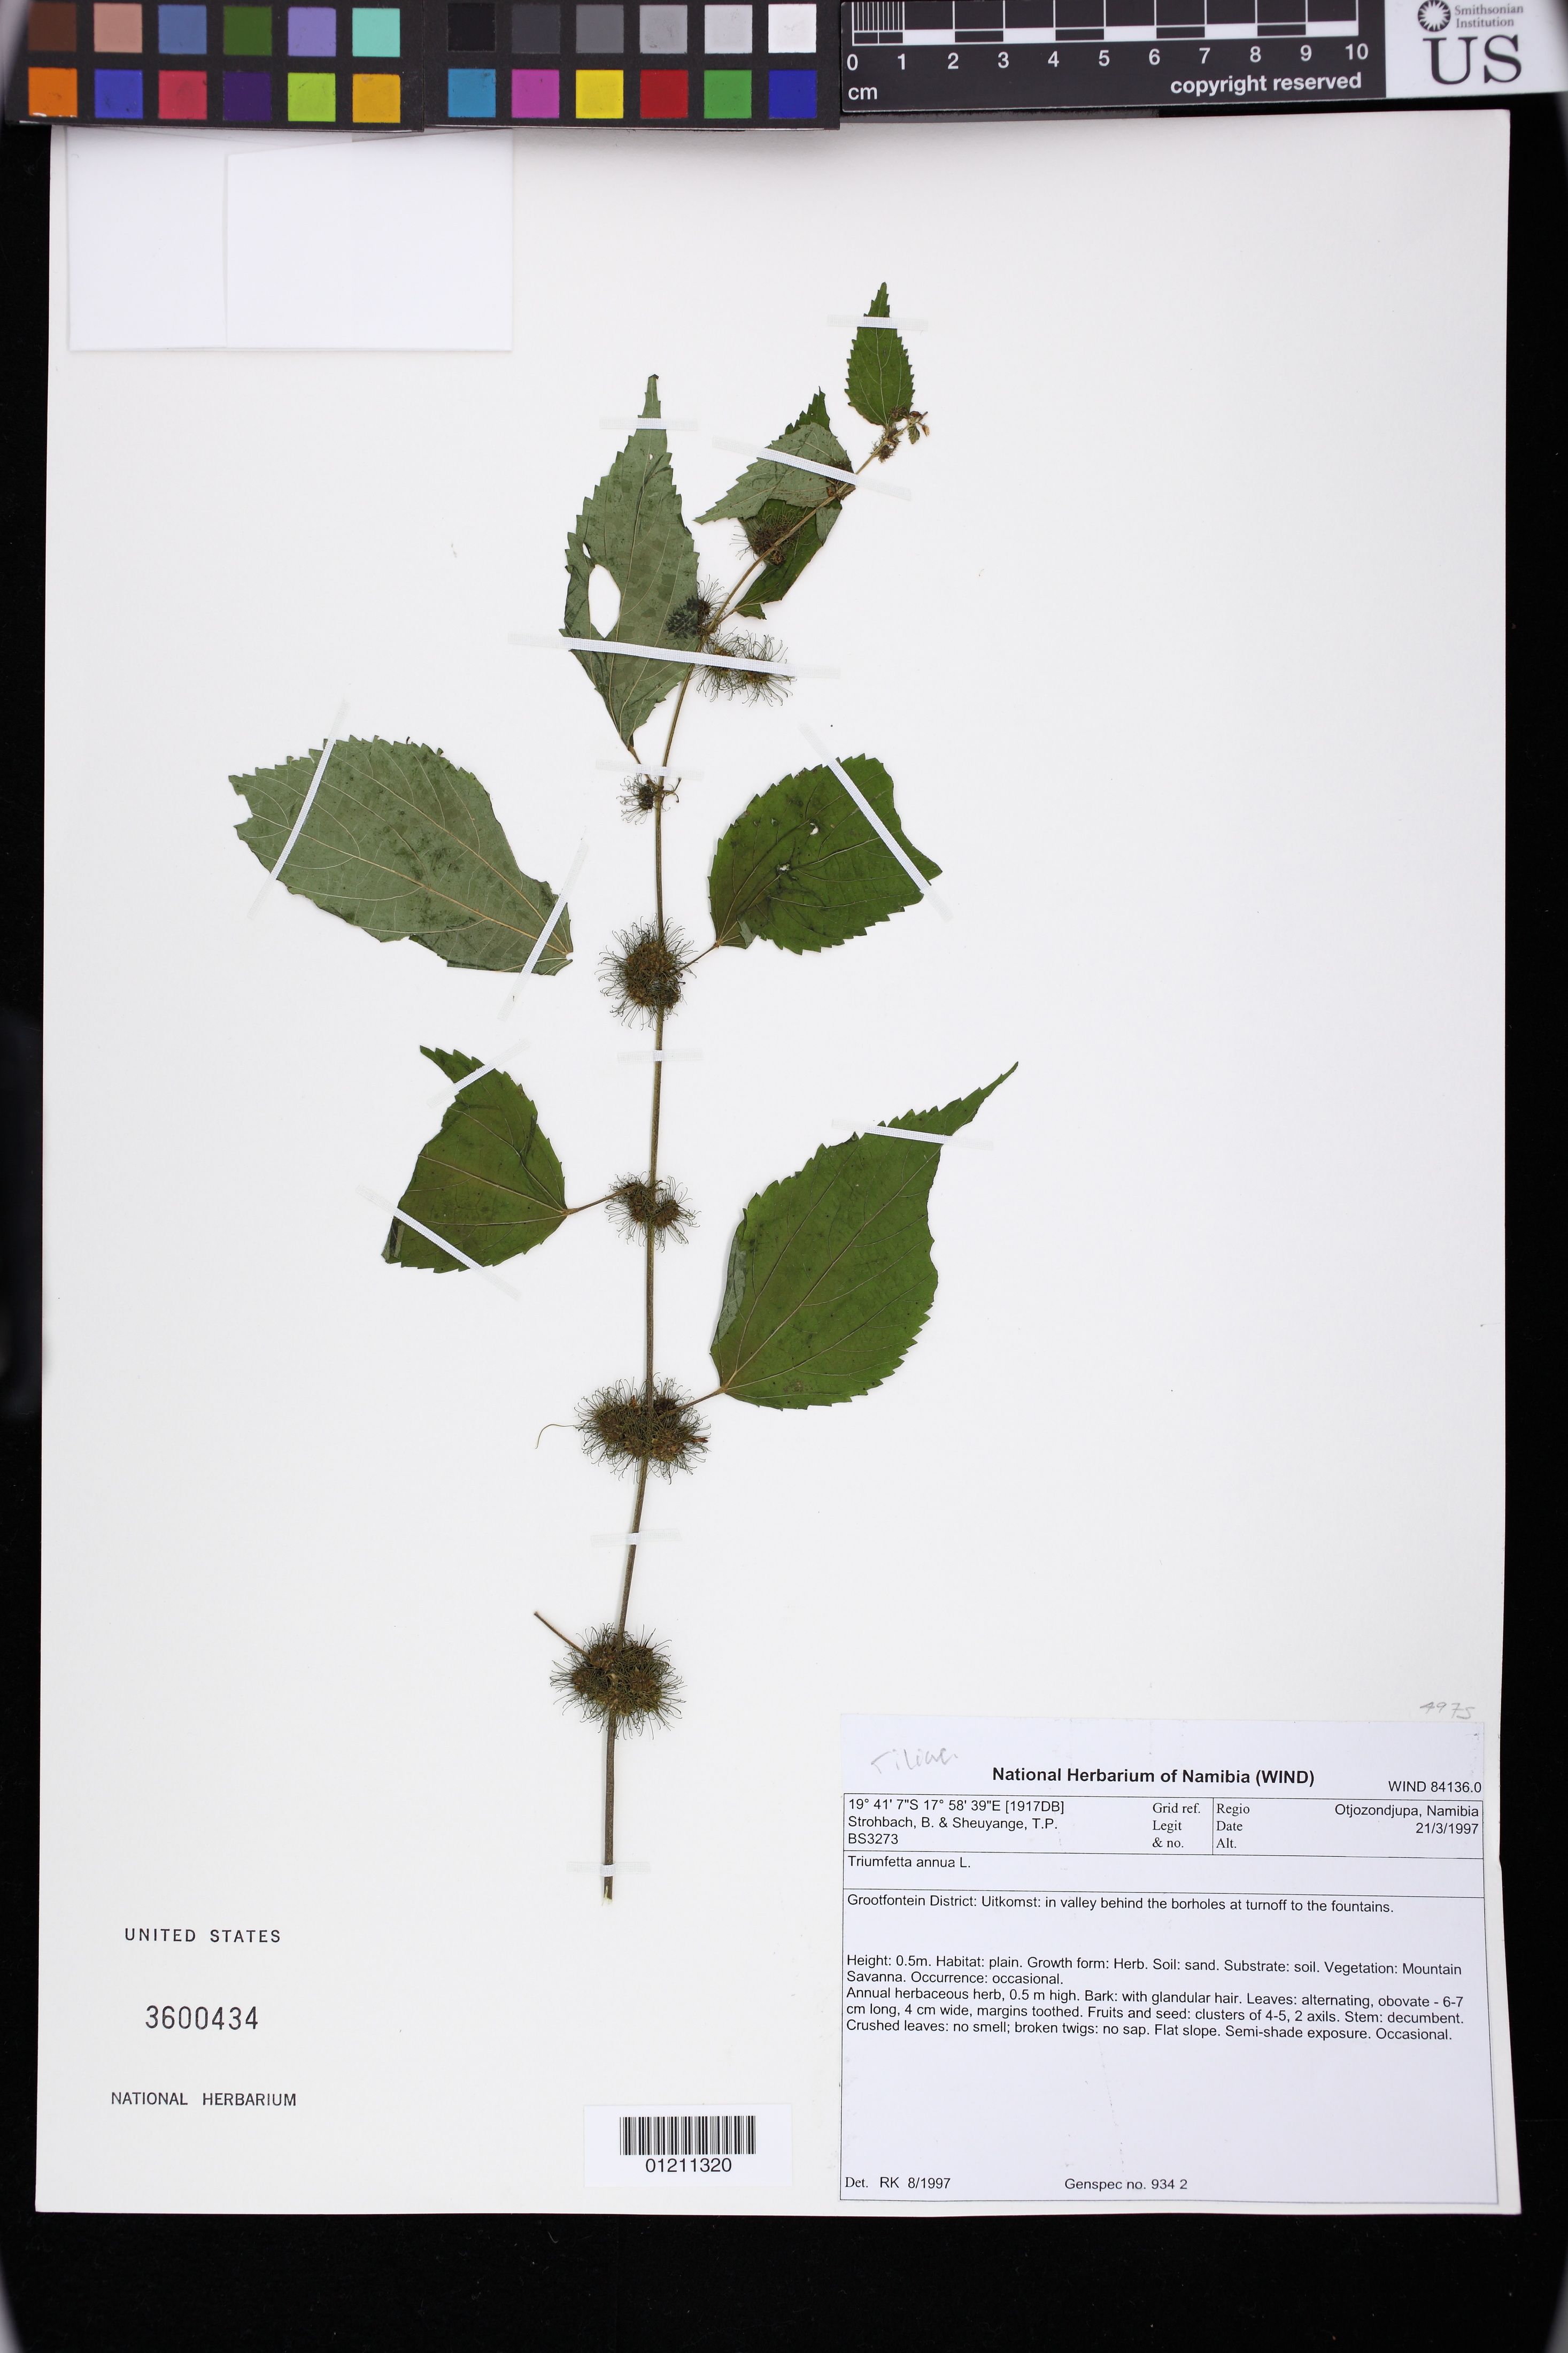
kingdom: Plantae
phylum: Tracheophyta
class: Magnoliopsida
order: Malvales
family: Malvaceae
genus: Triumfetta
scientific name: Triumfetta annua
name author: L.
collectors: B. Strohbach & T. Sheuyange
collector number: BS3273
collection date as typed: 21 Mar 1997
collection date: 1997-03-21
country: Namibia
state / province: Otjozondjupa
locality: Namibia: Otjozondjupa. Grootfontein District: Uitkomst: in valley behind the borholes at turnoff to the fountains.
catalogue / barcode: US 3600434